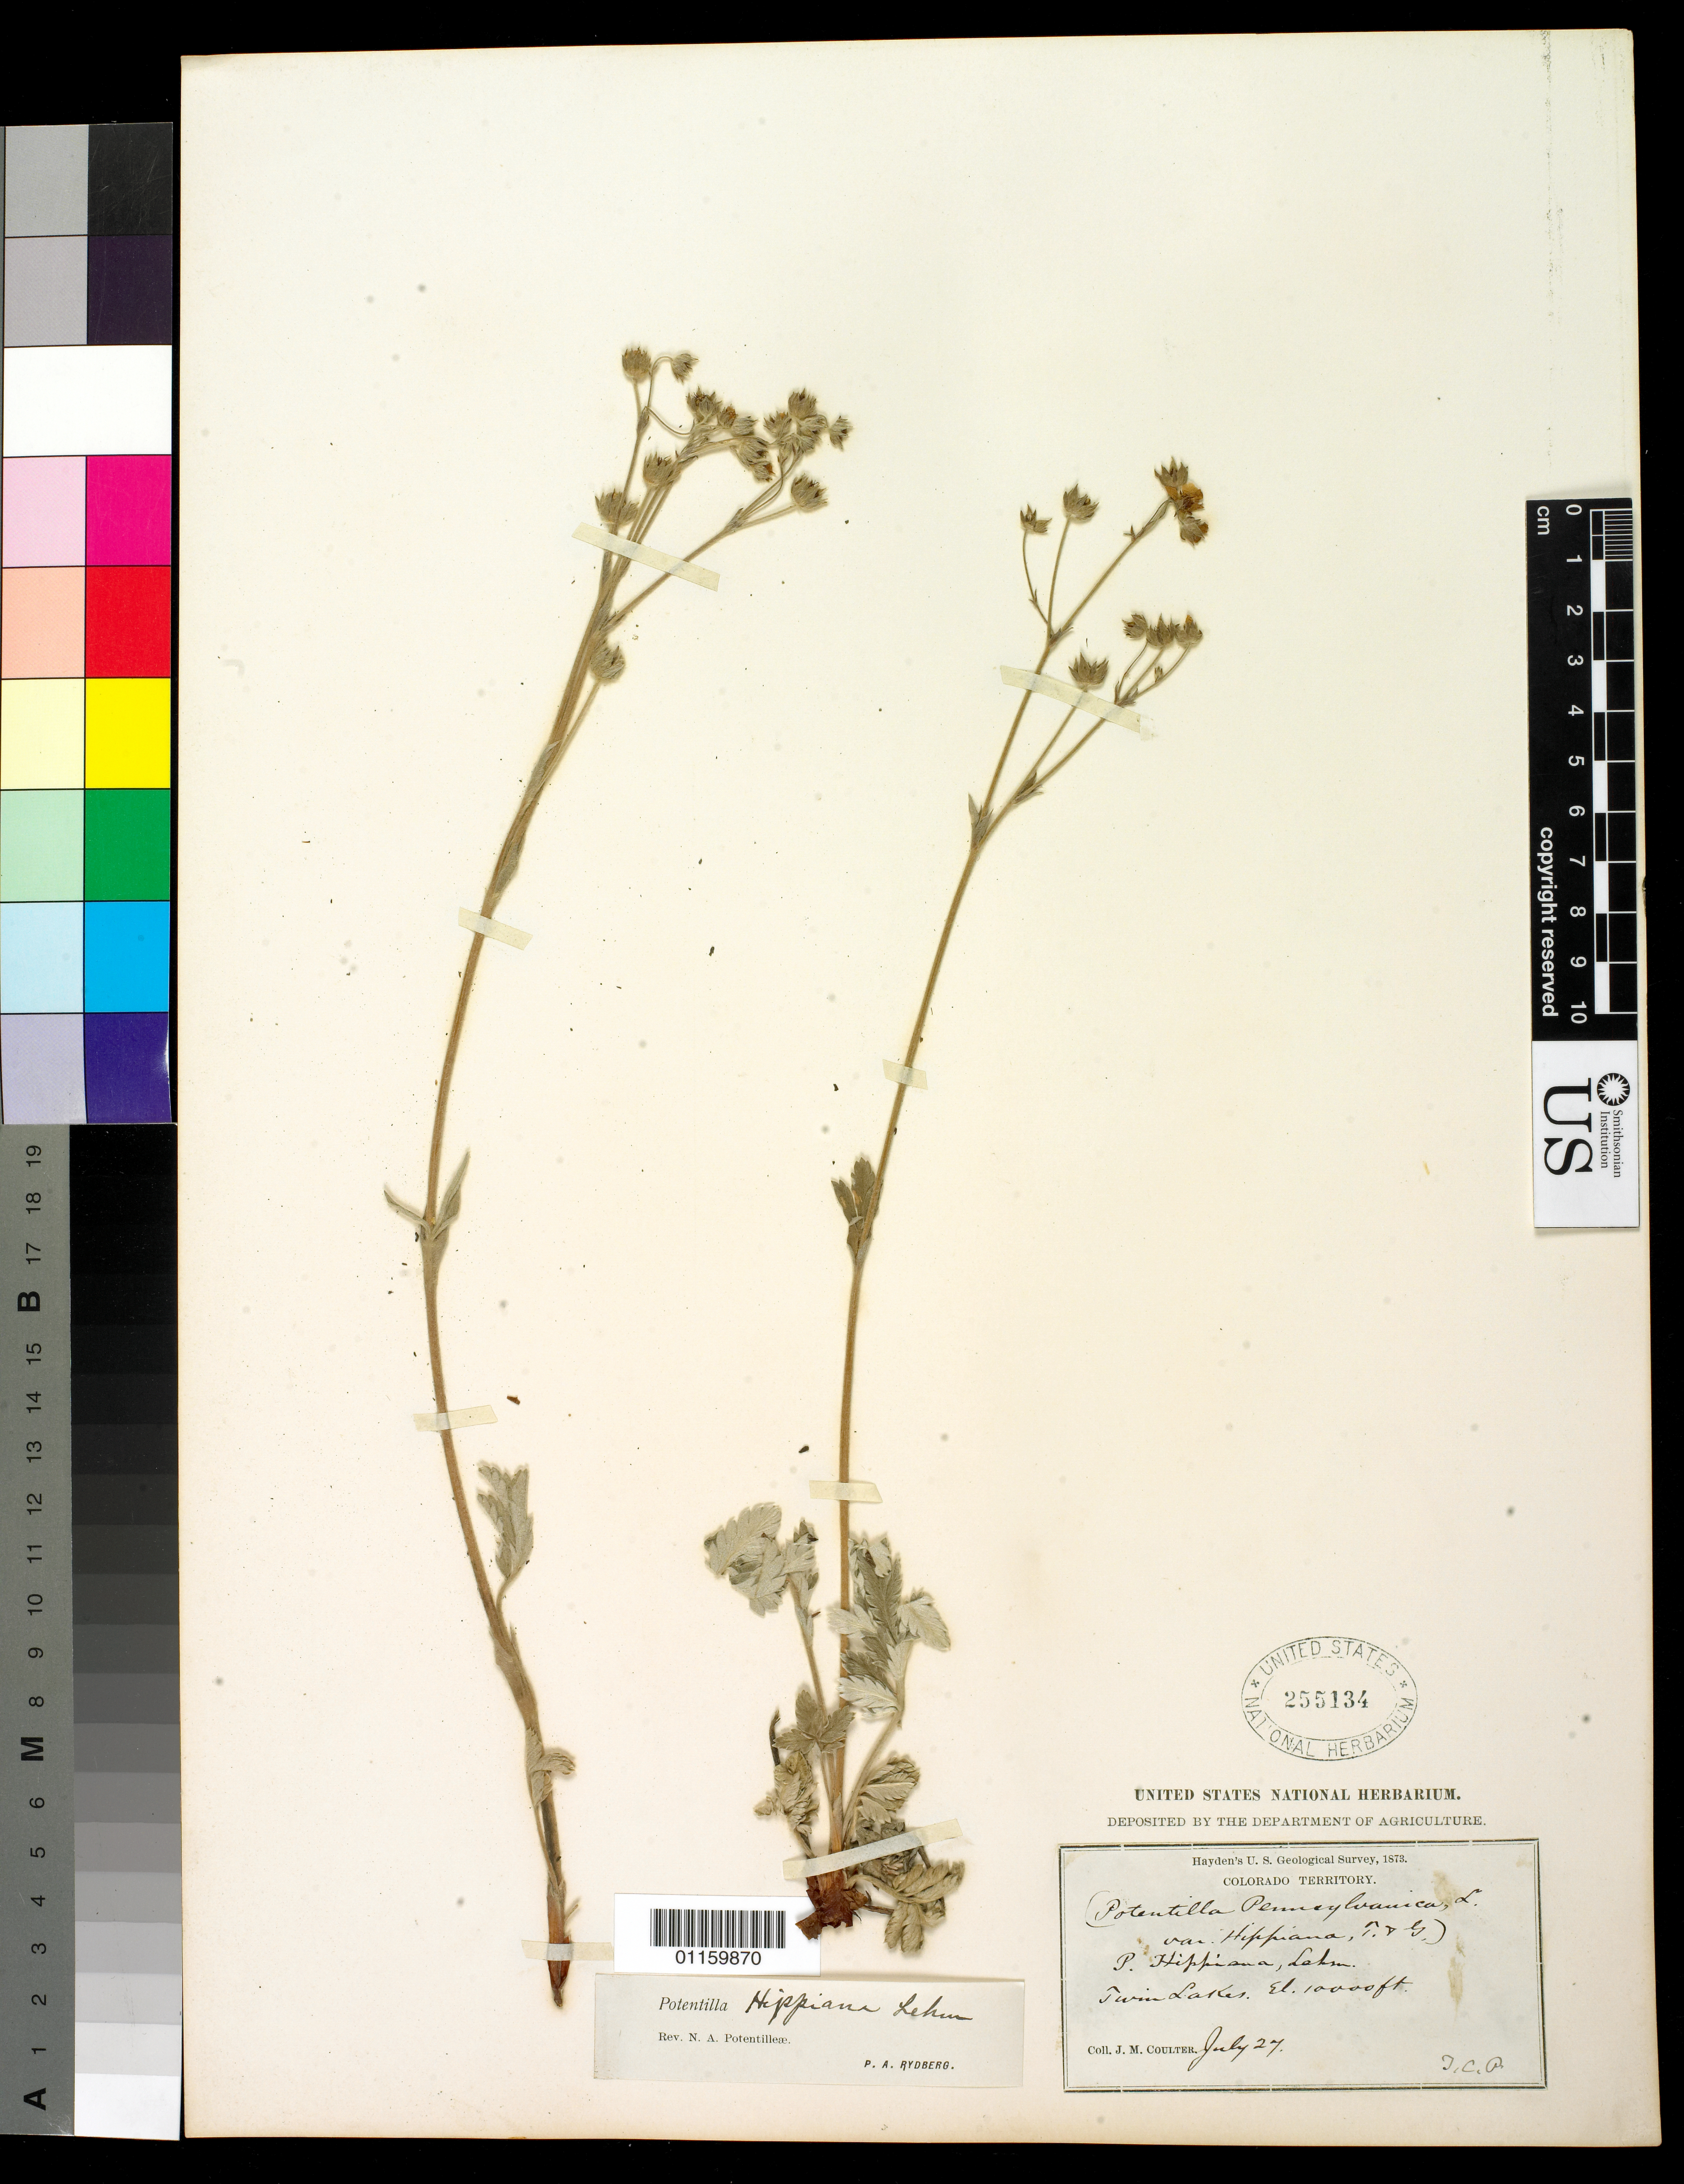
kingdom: Plantae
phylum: Tracheophyta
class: Magnoliopsida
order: Rosales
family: Rosaceae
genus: Potentilla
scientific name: Potentilla hippiana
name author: Lehm.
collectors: J. M. Coulter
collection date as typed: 27 Jul 1873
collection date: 1873-07-27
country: United States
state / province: Colorado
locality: Twin Lakes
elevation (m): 3048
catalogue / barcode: US 255134